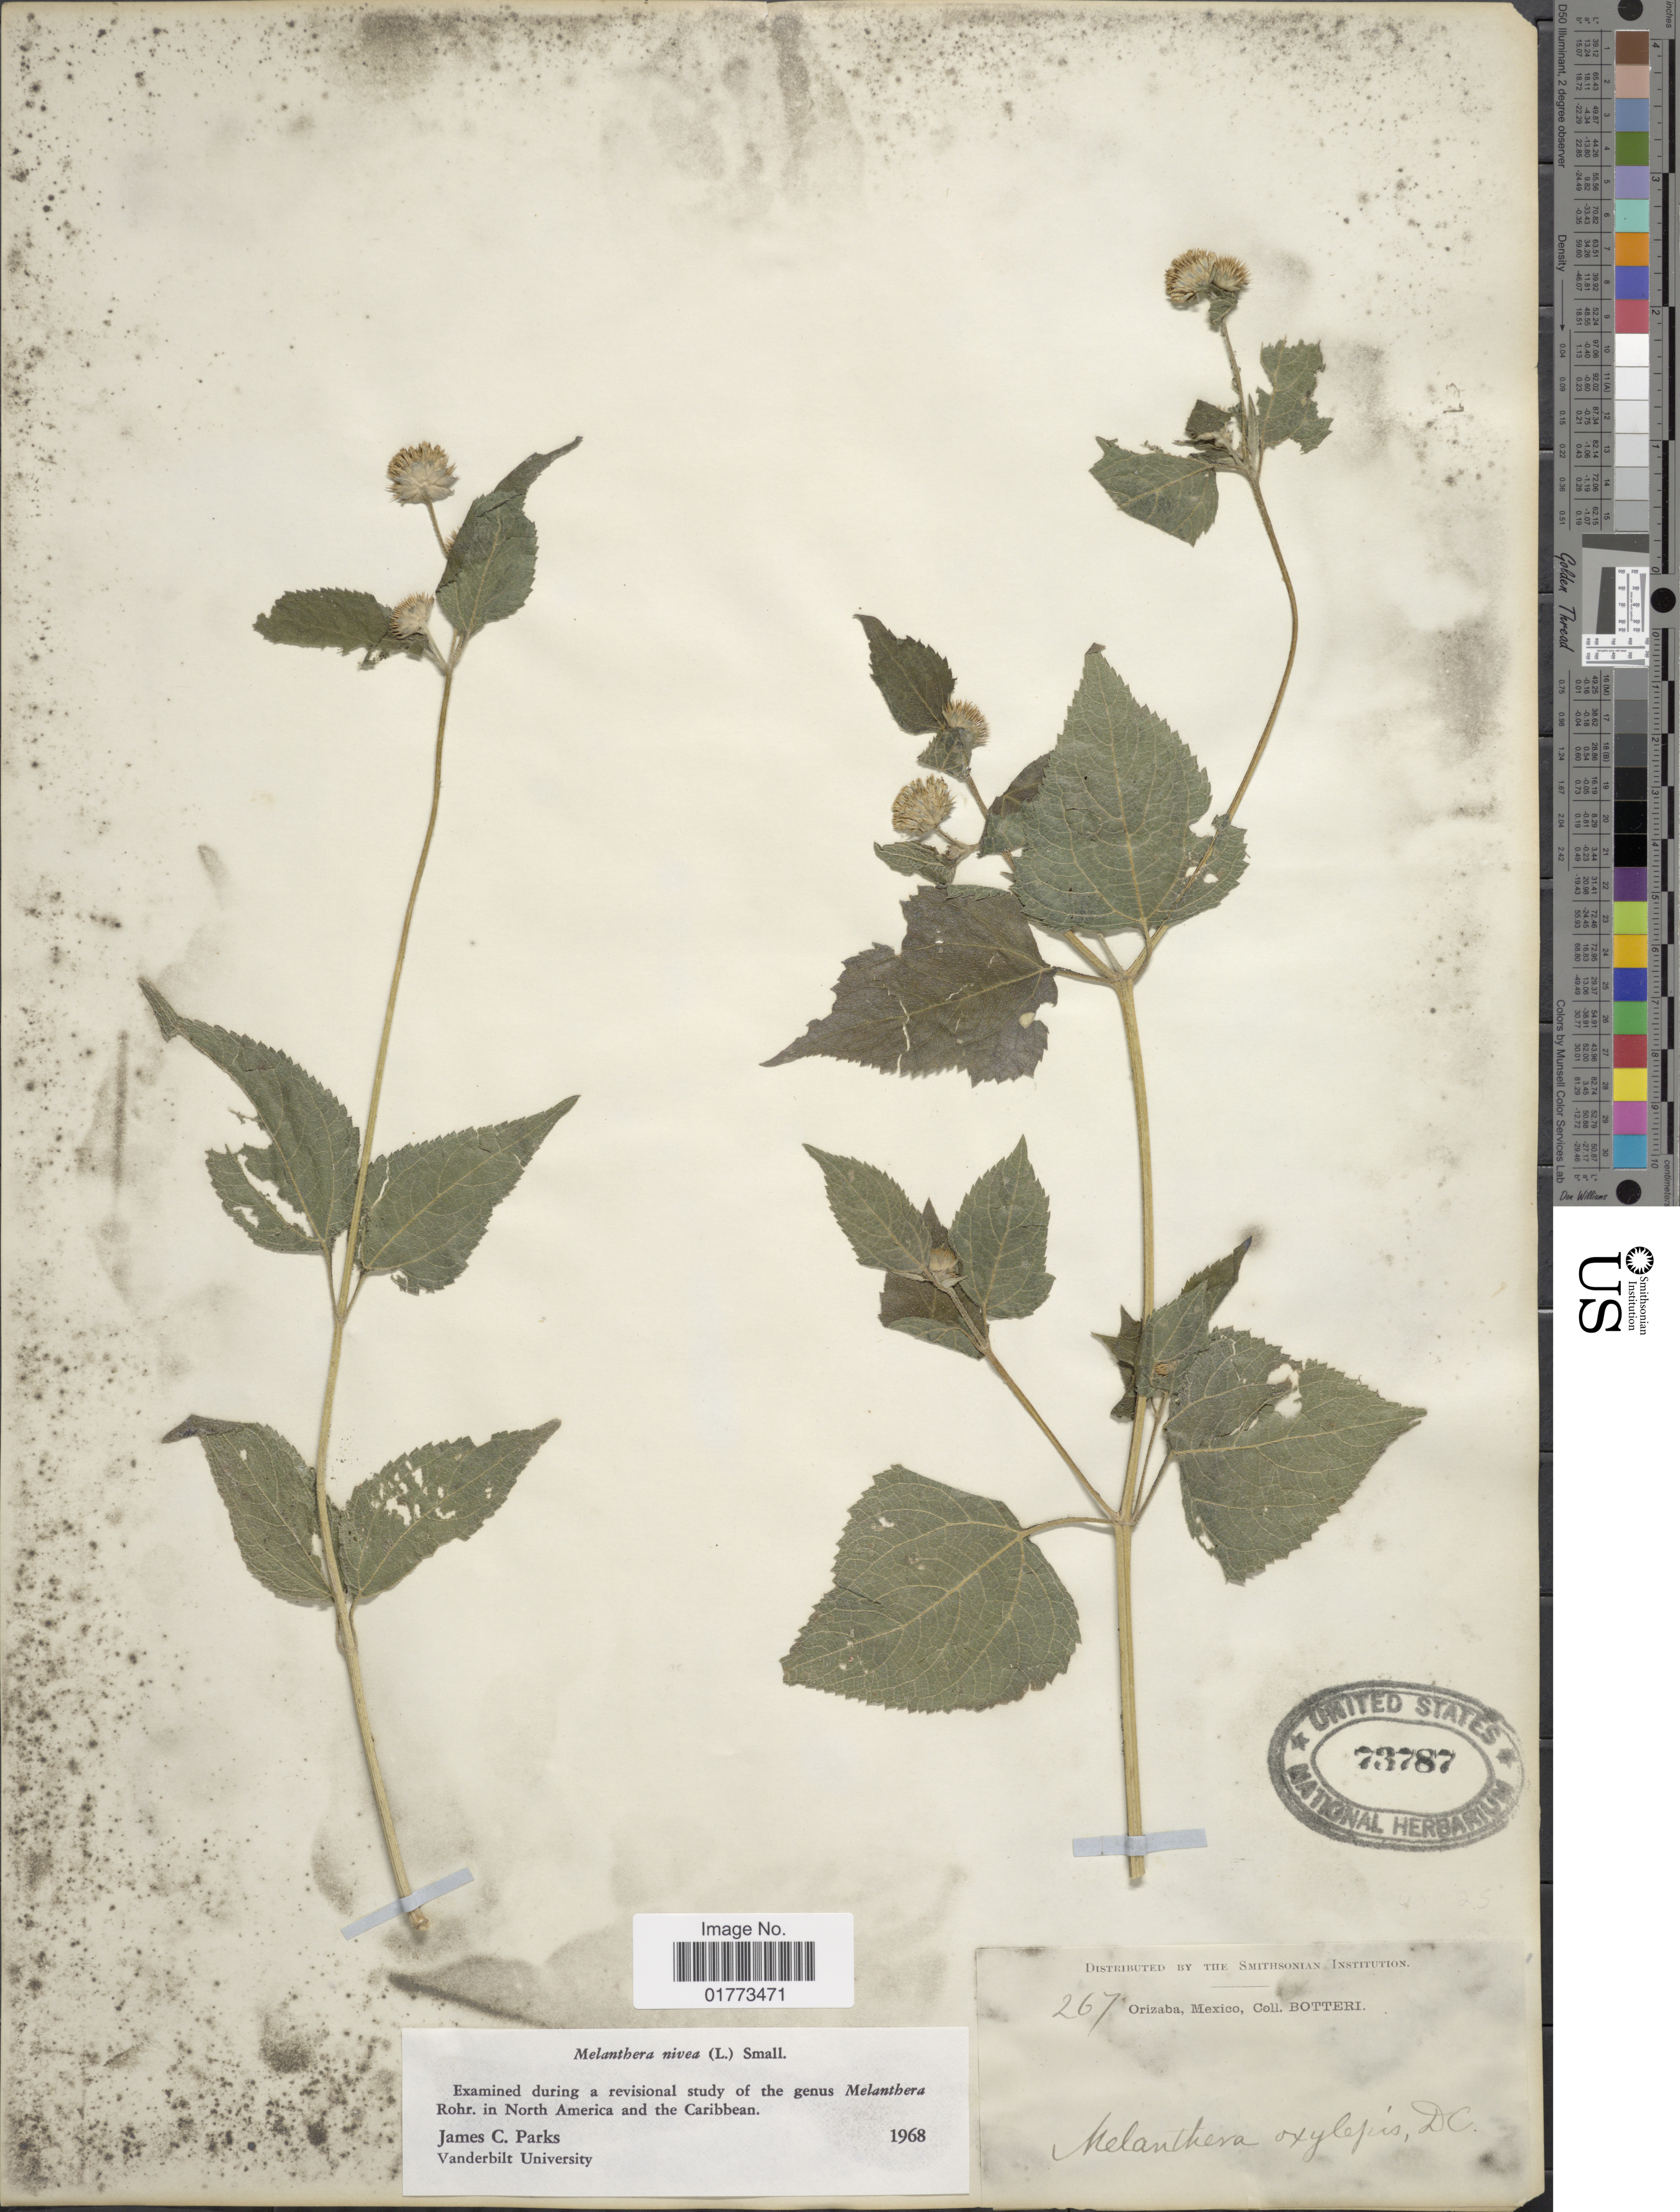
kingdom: Plantae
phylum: Tracheophyta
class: Magnoliopsida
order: Asterales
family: Asteraceae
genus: Melanthera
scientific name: Melanthera nivea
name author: (L.) Small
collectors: -. Botteri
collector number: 267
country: Mexico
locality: Orizaba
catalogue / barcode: US 73787